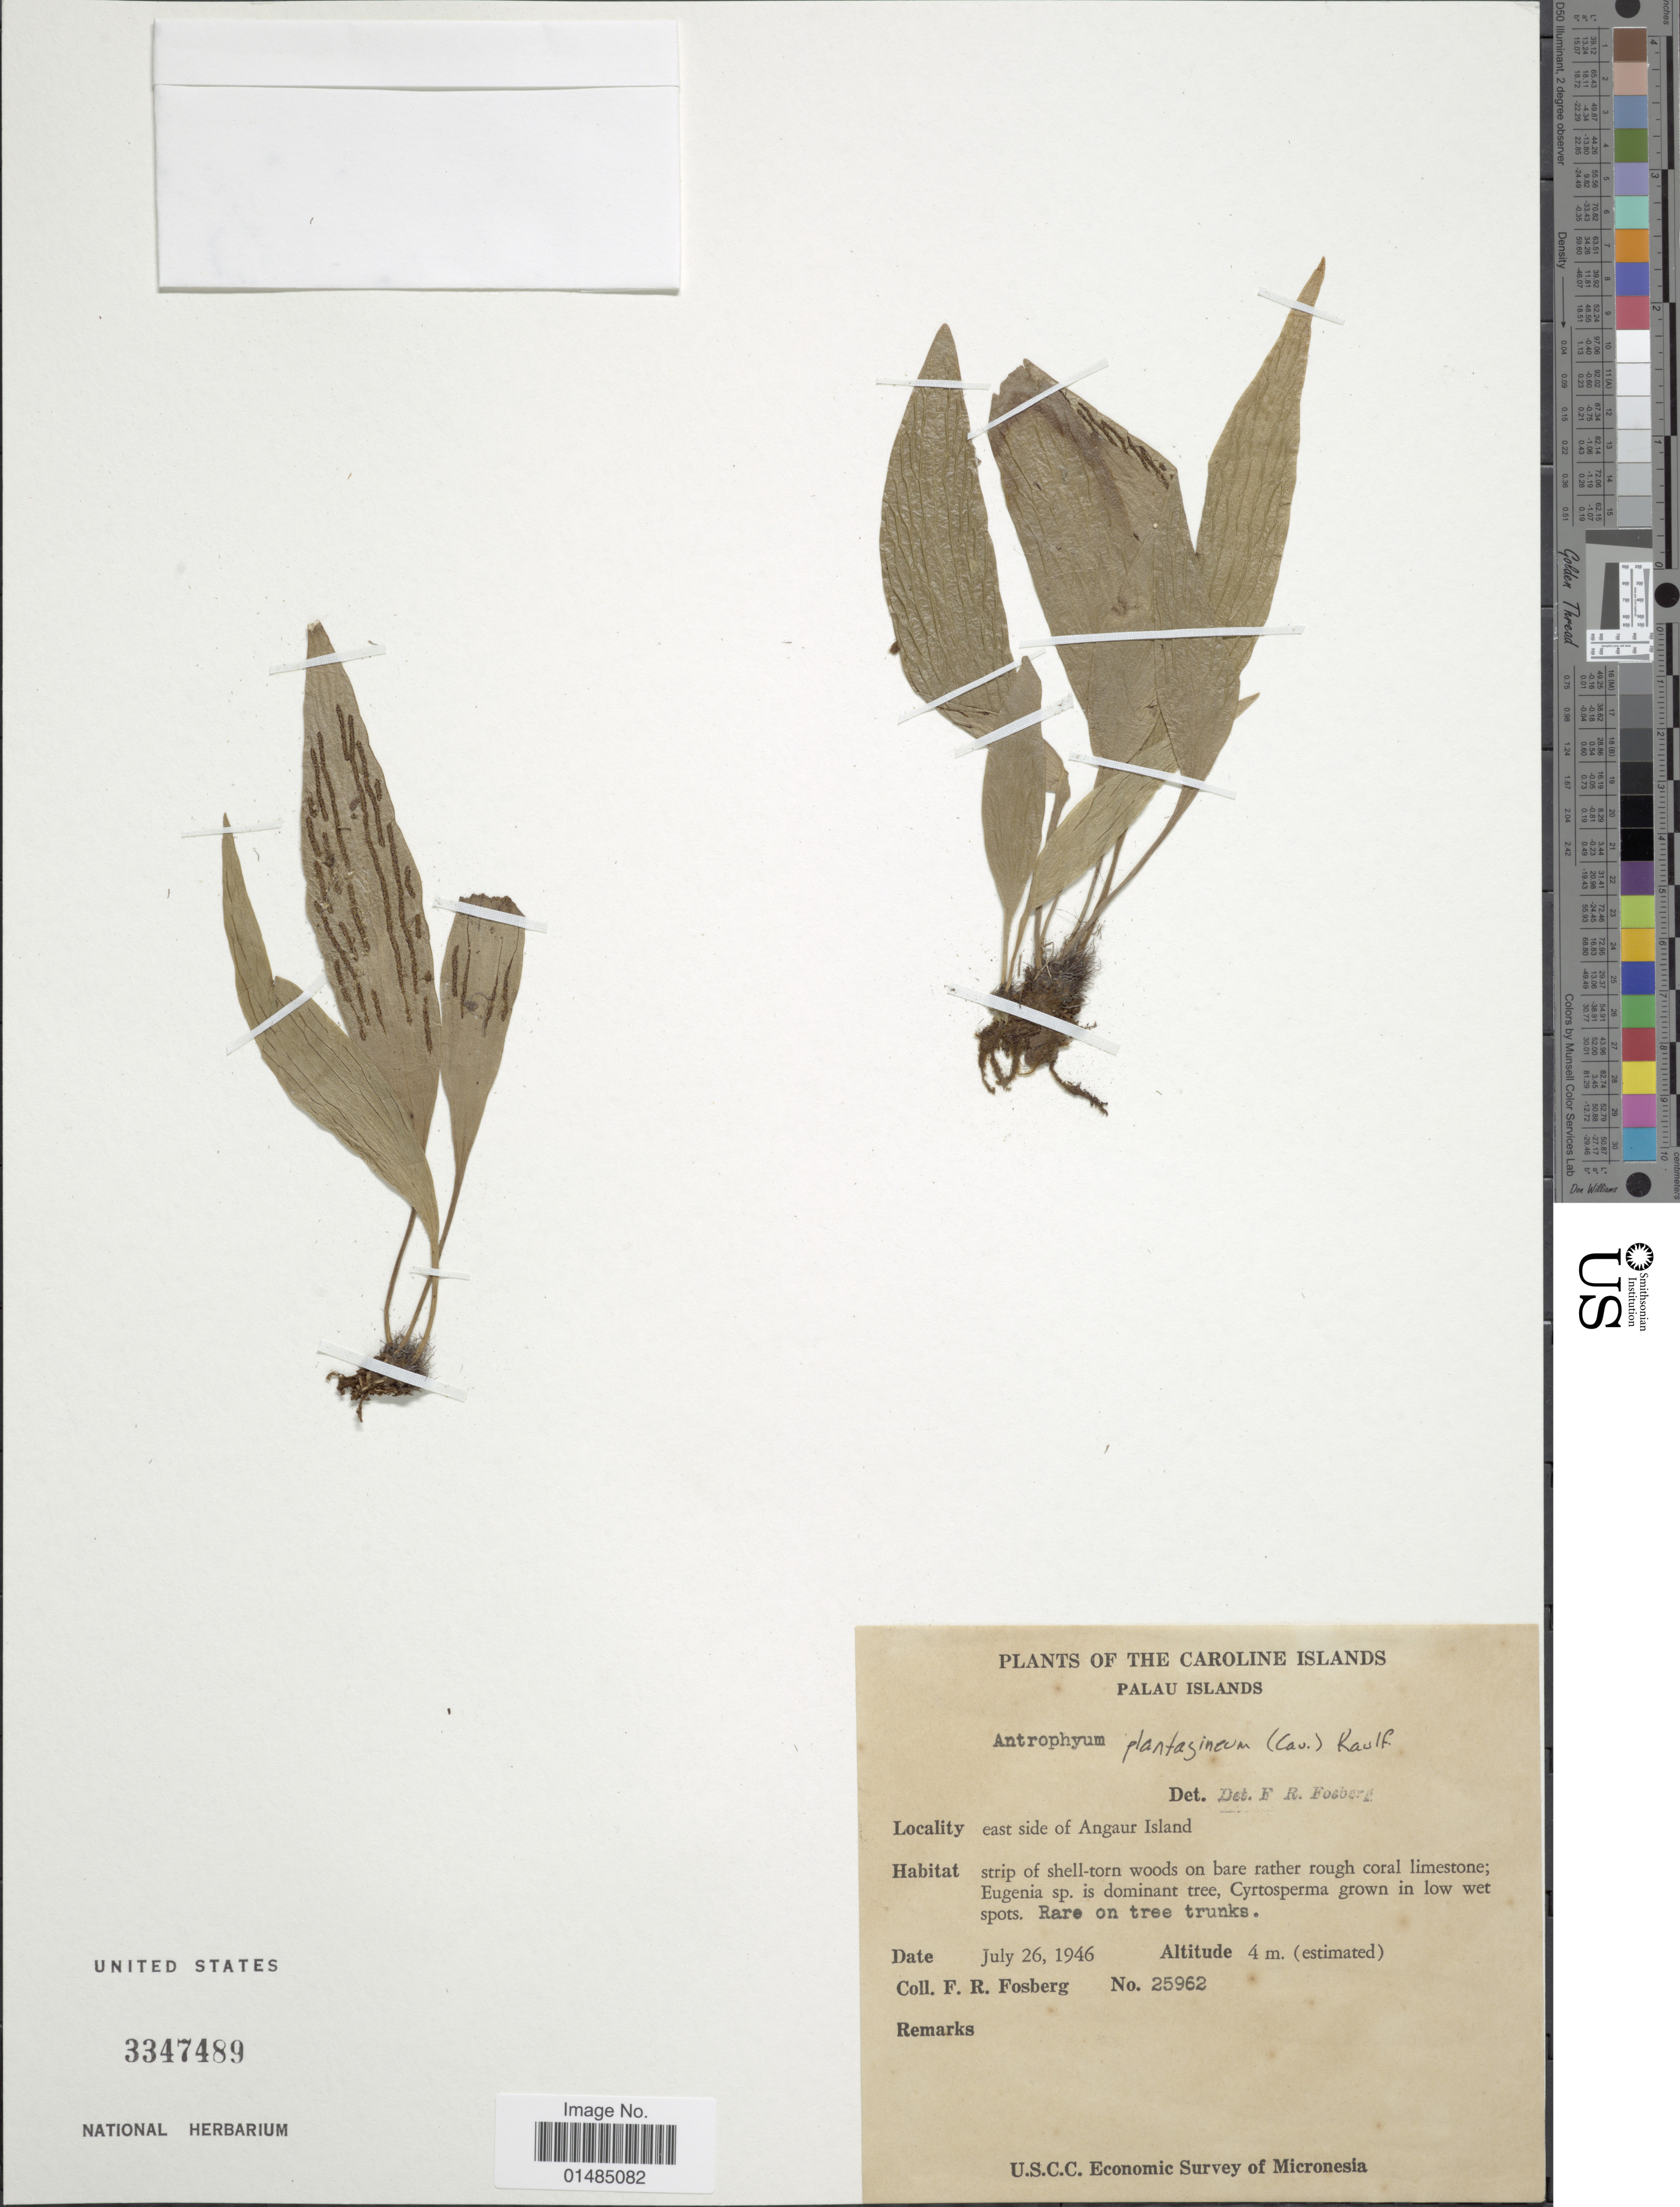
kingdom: Plantae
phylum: Tracheophyta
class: Polypodiopsida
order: Polypodiales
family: Pteridaceae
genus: Antrophyum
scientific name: Antrophyum plantagineum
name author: (Cav.) Kaulf.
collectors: F. R. Fosberg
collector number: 25962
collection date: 1946-07-26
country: Palau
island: Ngeaur [Angaur]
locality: Palau Islands, East side of Angaur Island.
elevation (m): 4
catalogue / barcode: US 3347489